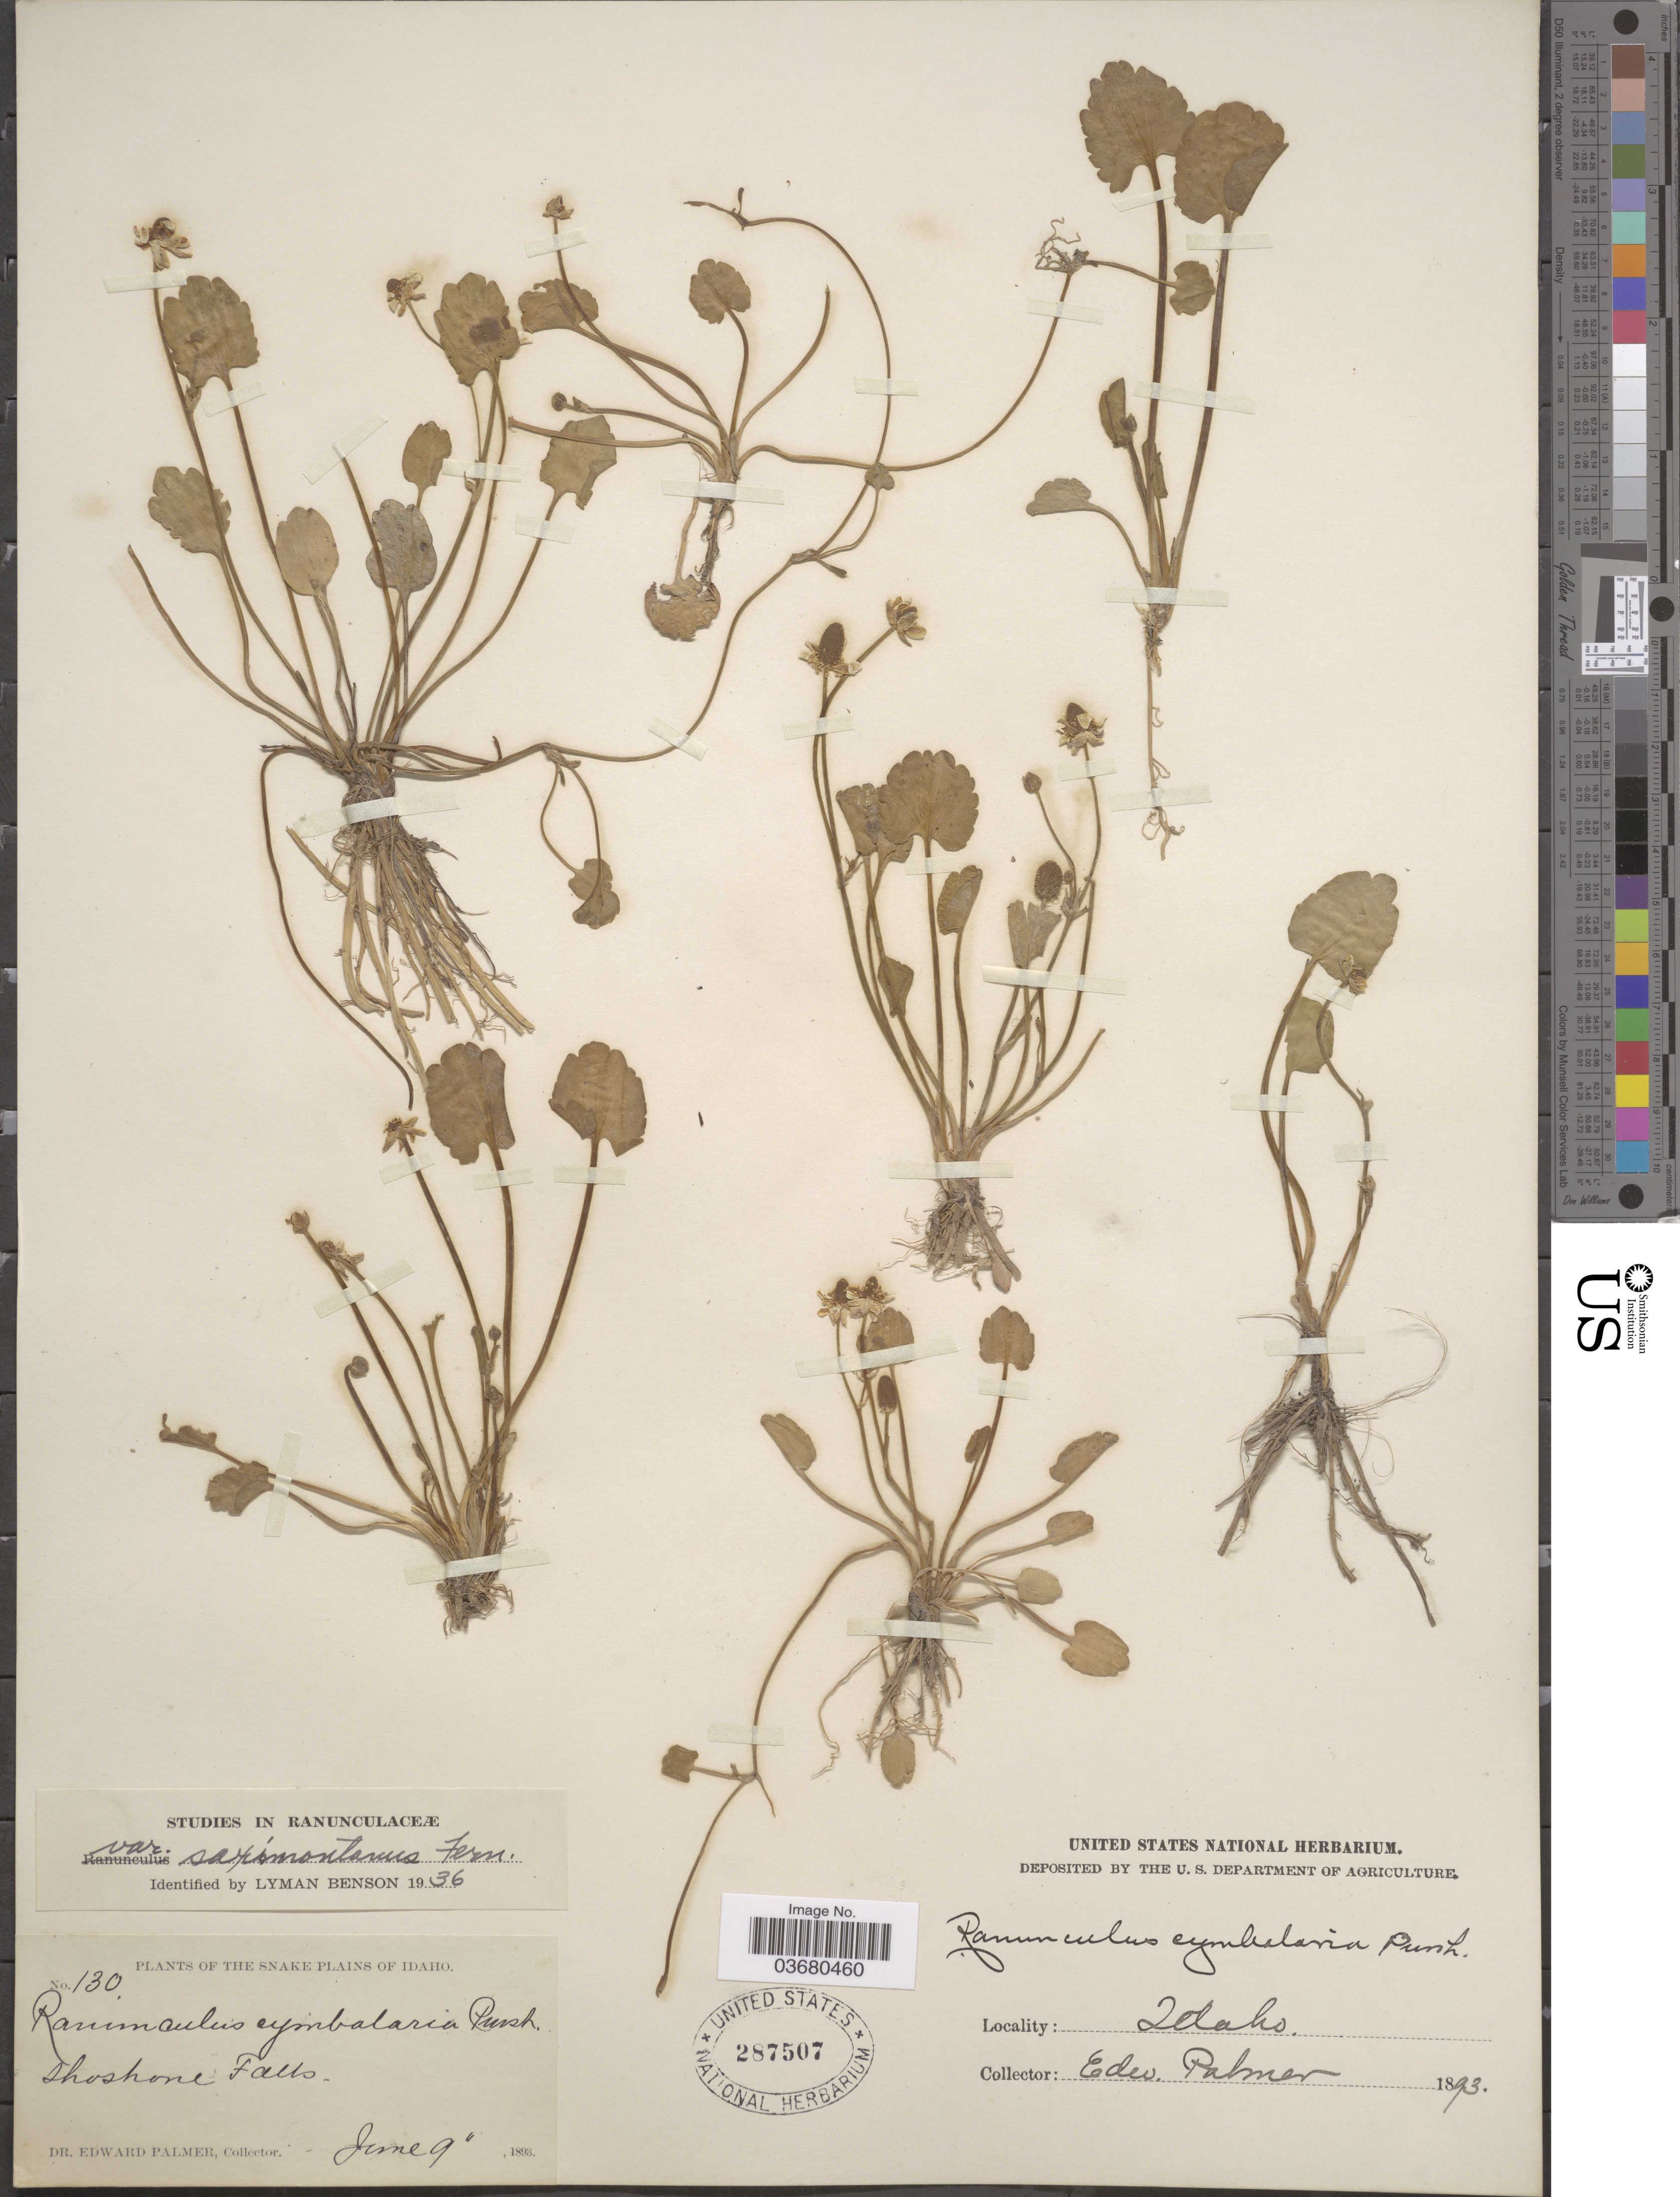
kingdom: Plantae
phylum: Tracheophyta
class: Magnoliopsida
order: Ranunculales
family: Ranunculaceae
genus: Halerpestes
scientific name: Halerpestes cymbalaria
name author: (Pursh) Greene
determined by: Strong, M. T., (US), Smithsonian Institution - National Museum of Natural History (UNITED STATES)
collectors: E. Palmer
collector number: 130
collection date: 1893-06-09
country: United States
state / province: Idaho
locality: The Snake Plains of Idaho. Shoshone Falls.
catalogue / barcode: US 287507